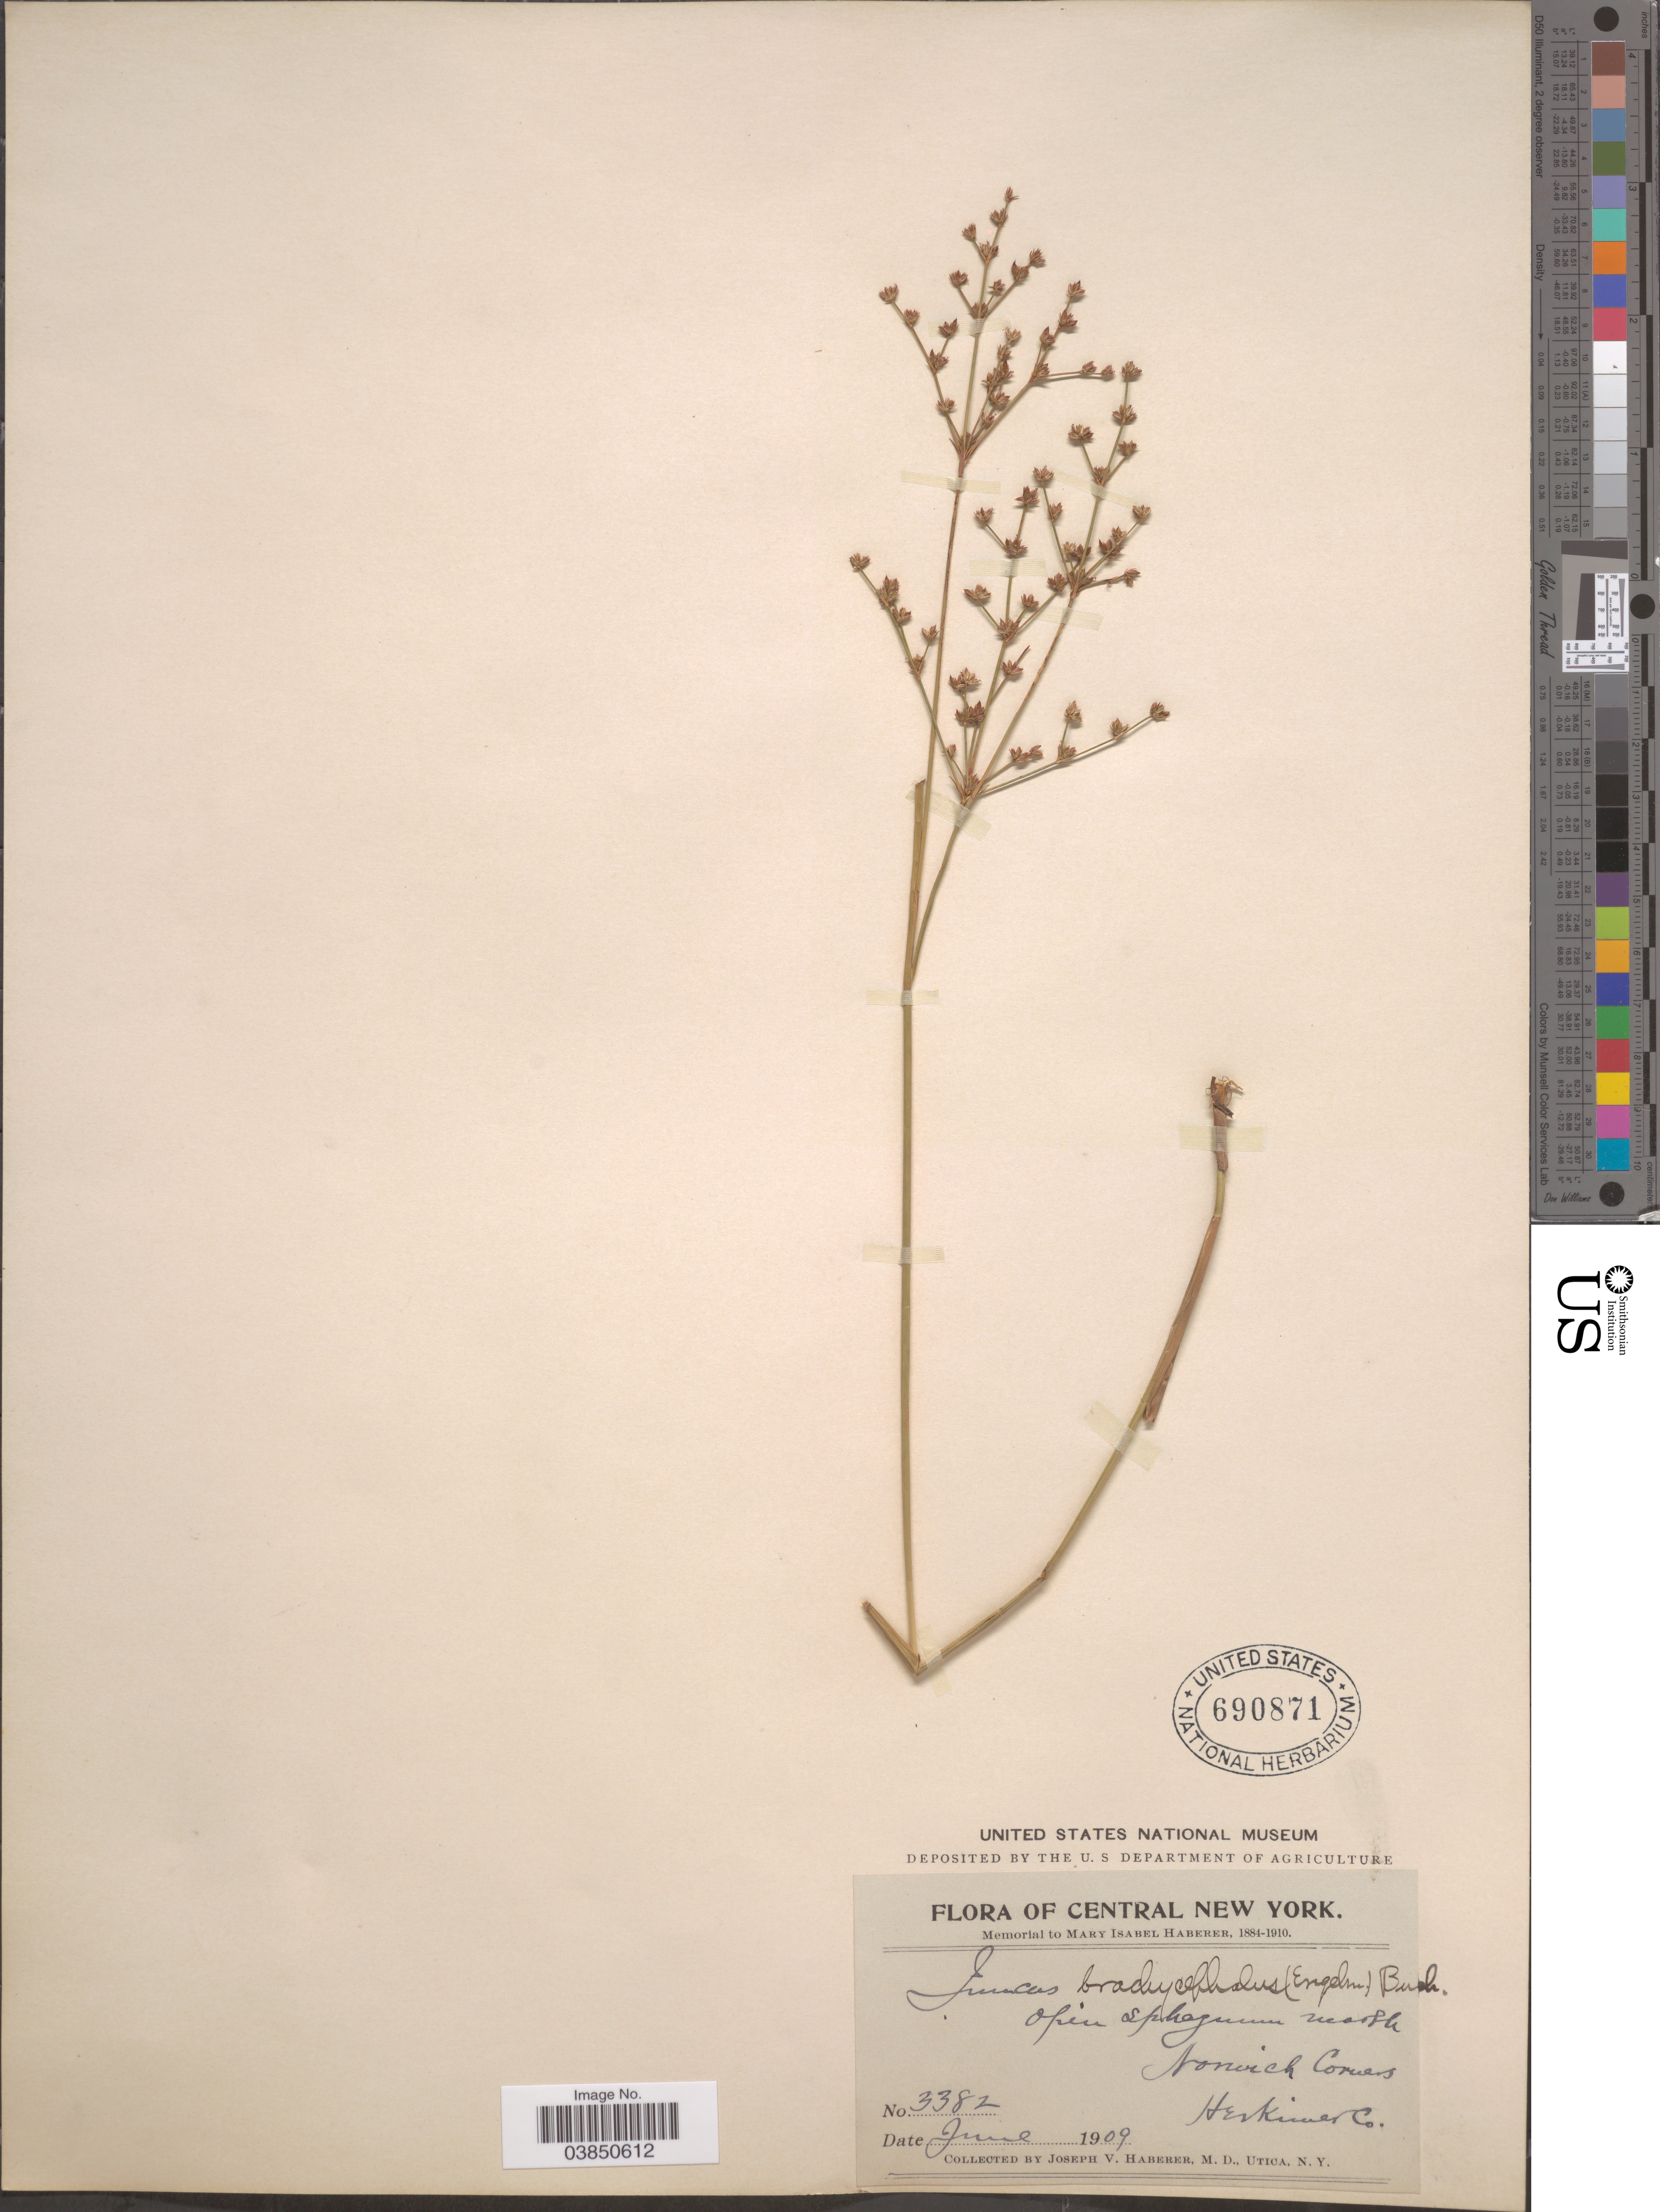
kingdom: Plantae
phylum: Tracheophyta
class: Liliopsida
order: Poales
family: Juncaceae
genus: Juncus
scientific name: Juncus brachycephalus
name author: (Engelm.) Buchenau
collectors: J. V. Haberer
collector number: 3382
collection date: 1909-06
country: United States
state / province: New York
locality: Central New York. Norwick Corners Herkimer Co.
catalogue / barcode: US 690871